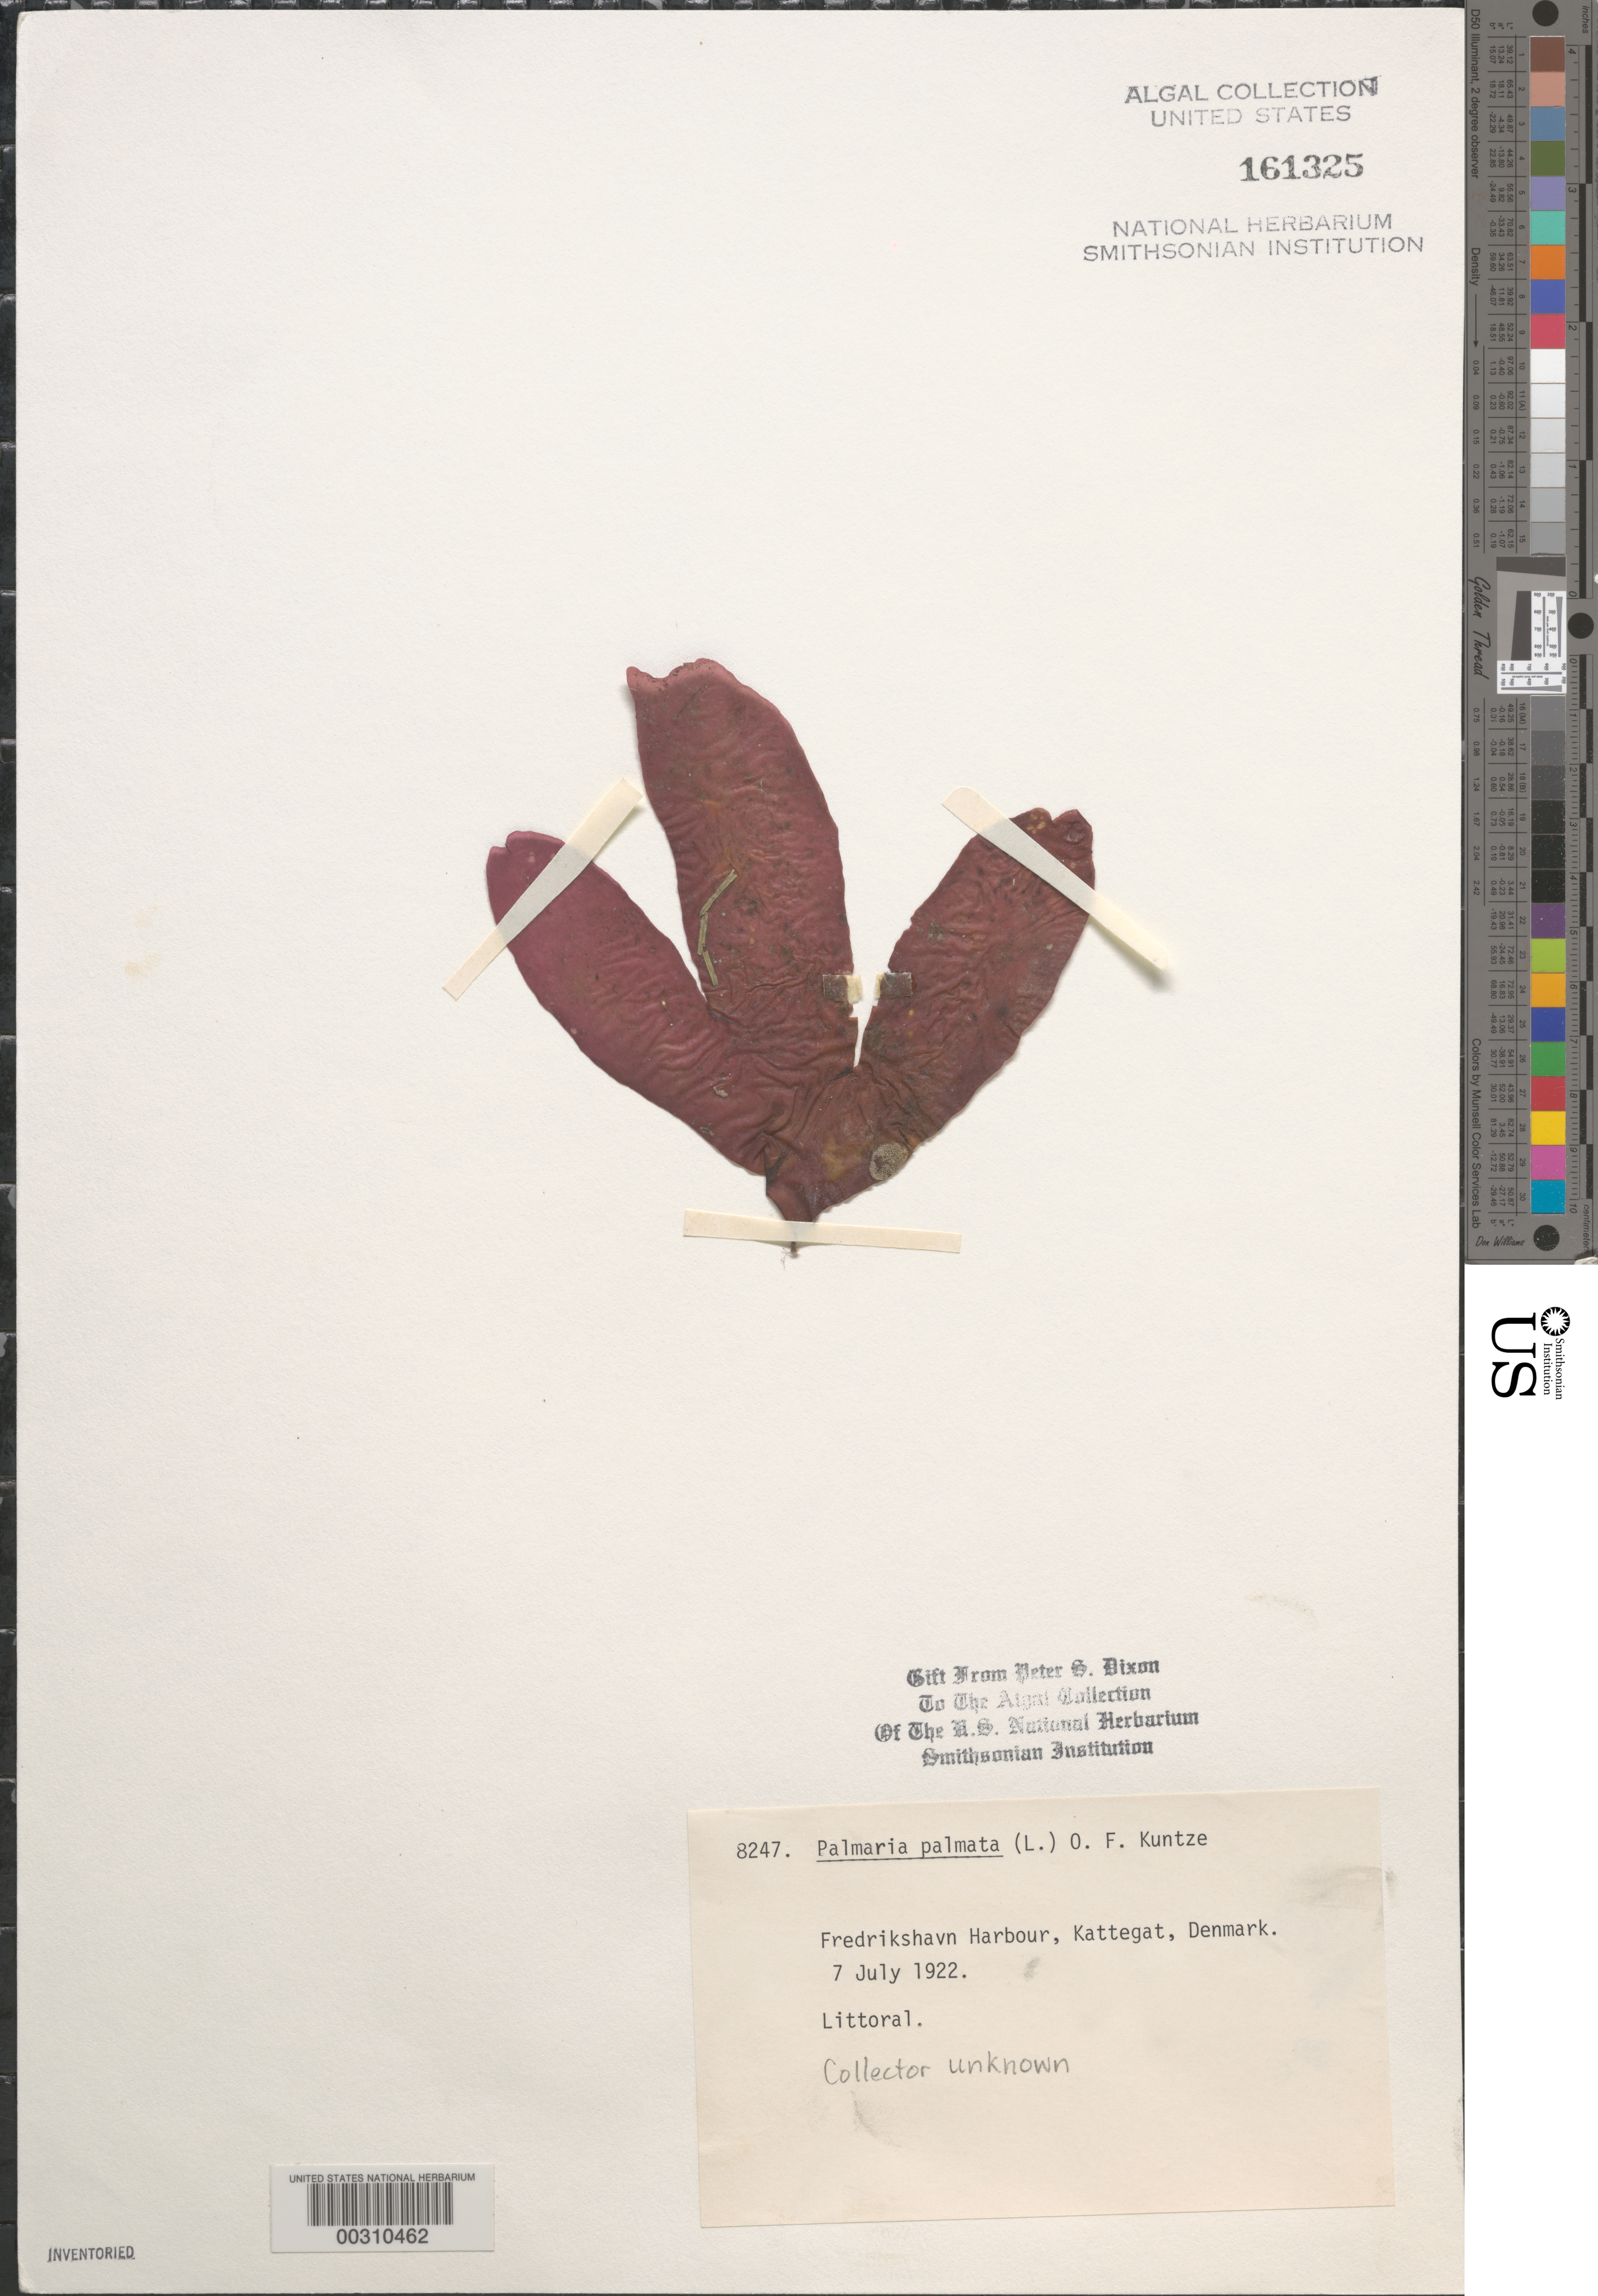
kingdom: Plantae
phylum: Rhodophyta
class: Florideophyceae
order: Palmariales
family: Palmariaceae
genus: Palmaria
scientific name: Palmaria palmata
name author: (L.) F. Weber & D. Mohr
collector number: PSD 8247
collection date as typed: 07 Jul 1922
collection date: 1922-07-07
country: Denmark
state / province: Nordjylland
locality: Frederikshavn Harbor, Kattegat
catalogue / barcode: US 161325